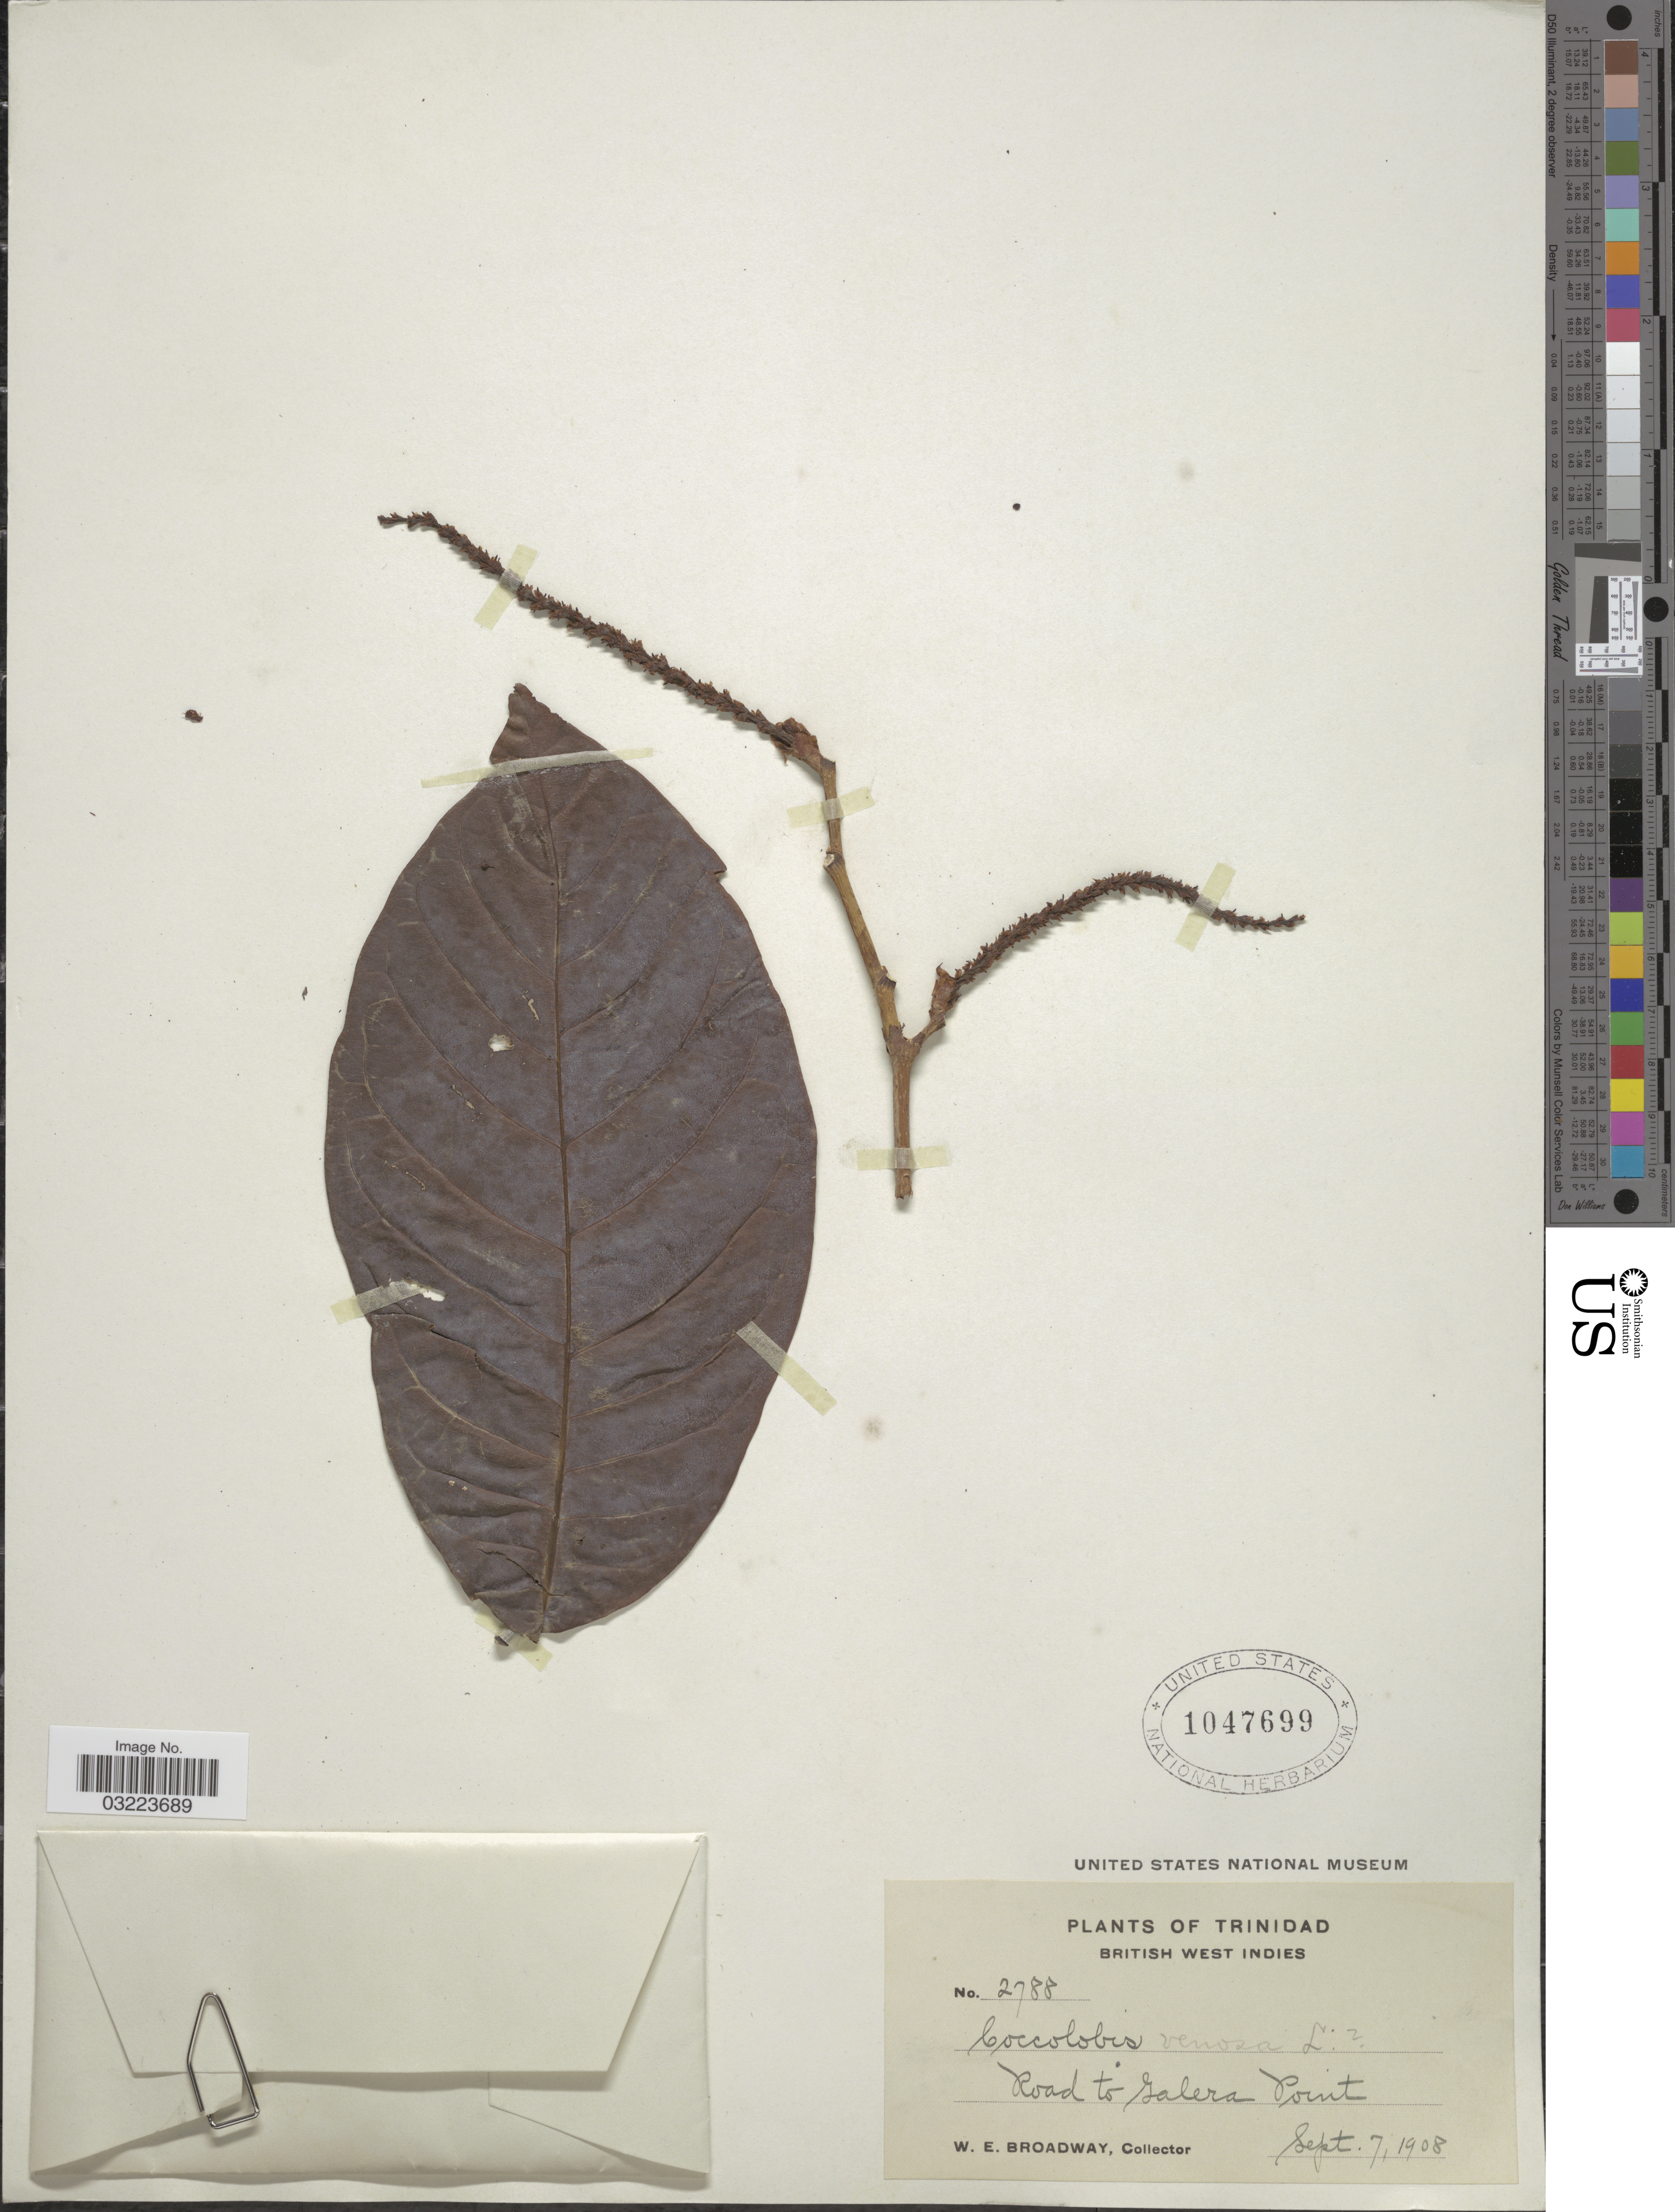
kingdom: Plantae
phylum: Tracheophyta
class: Magnoliopsida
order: Caryophyllales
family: Polygonaceae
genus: Coccoloba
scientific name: Coccoloba venosa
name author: L.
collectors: W. E. Broadway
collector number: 2788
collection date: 1908-09-07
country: Trinidad and Tobago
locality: Trinidad. British West Indies. Road to Galera Point.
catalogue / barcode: US 1047699